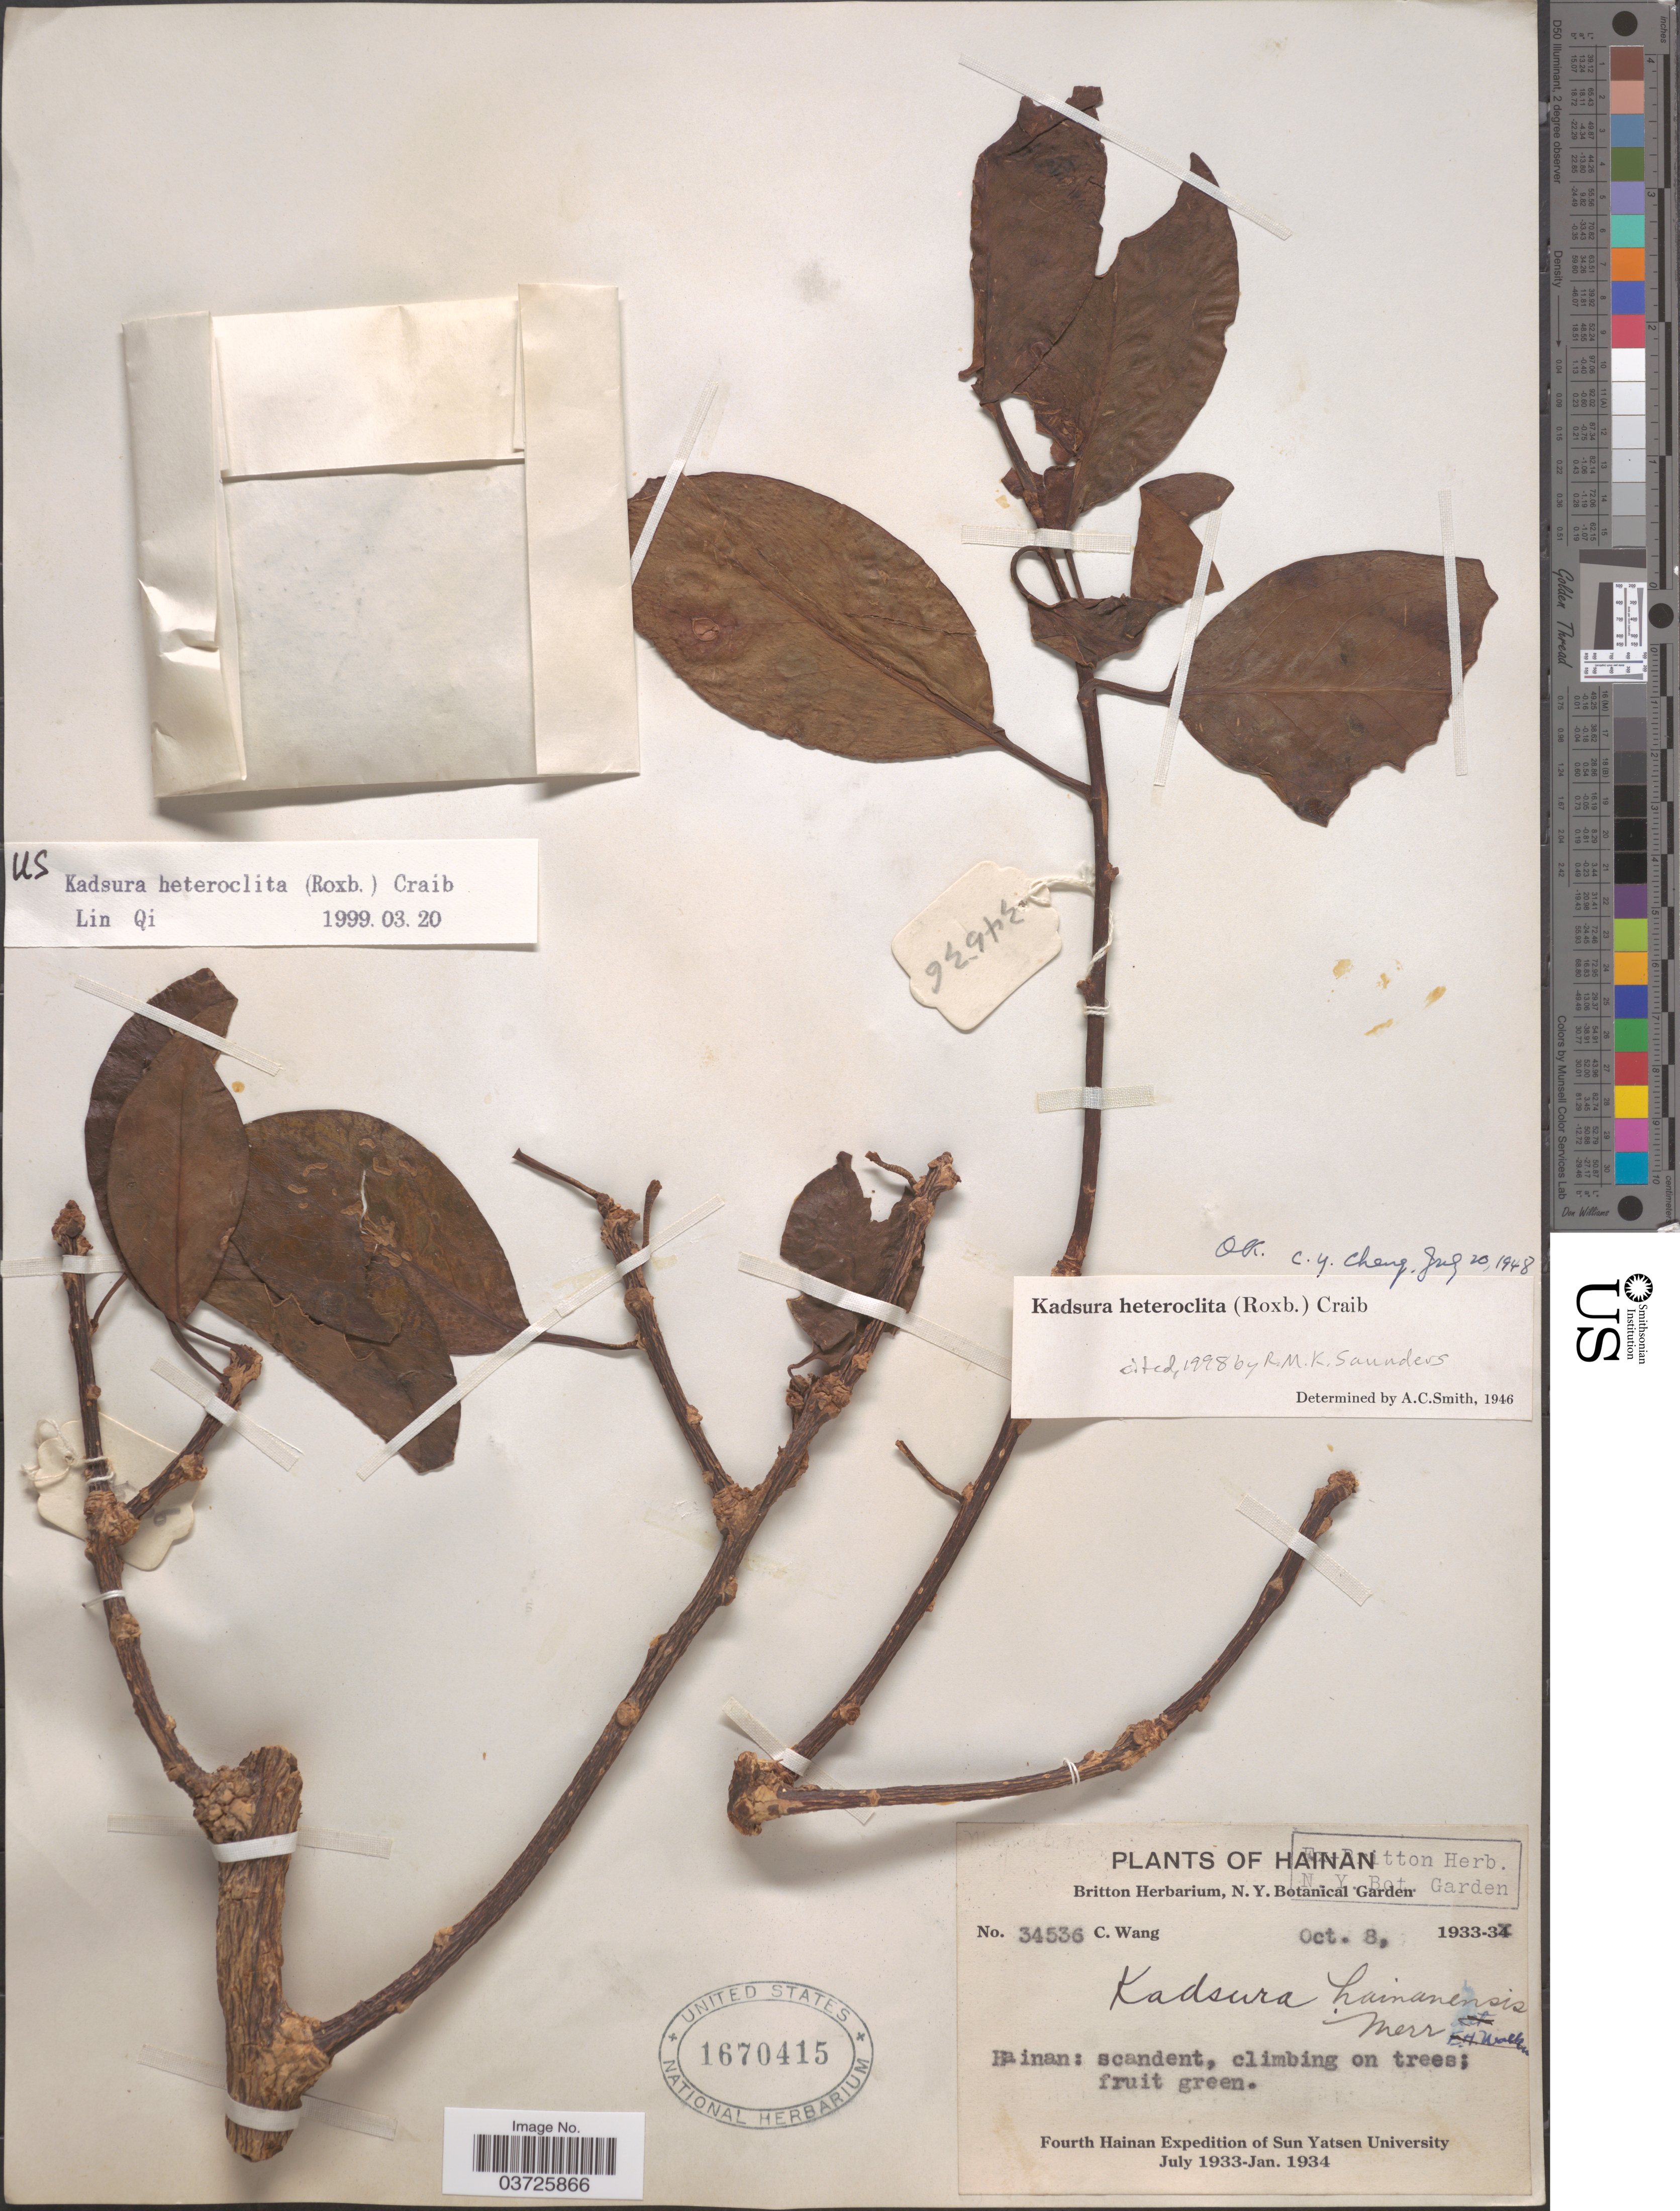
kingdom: Plantae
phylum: Tracheophyta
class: Magnoliopsida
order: Austrobaileyales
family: Schisandraceae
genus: Kadsura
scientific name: Kadsura heteroclita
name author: (Roxb.) Craib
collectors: C. Wang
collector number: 34536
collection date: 1933-10-08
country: China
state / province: Hainan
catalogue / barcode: US 1670415